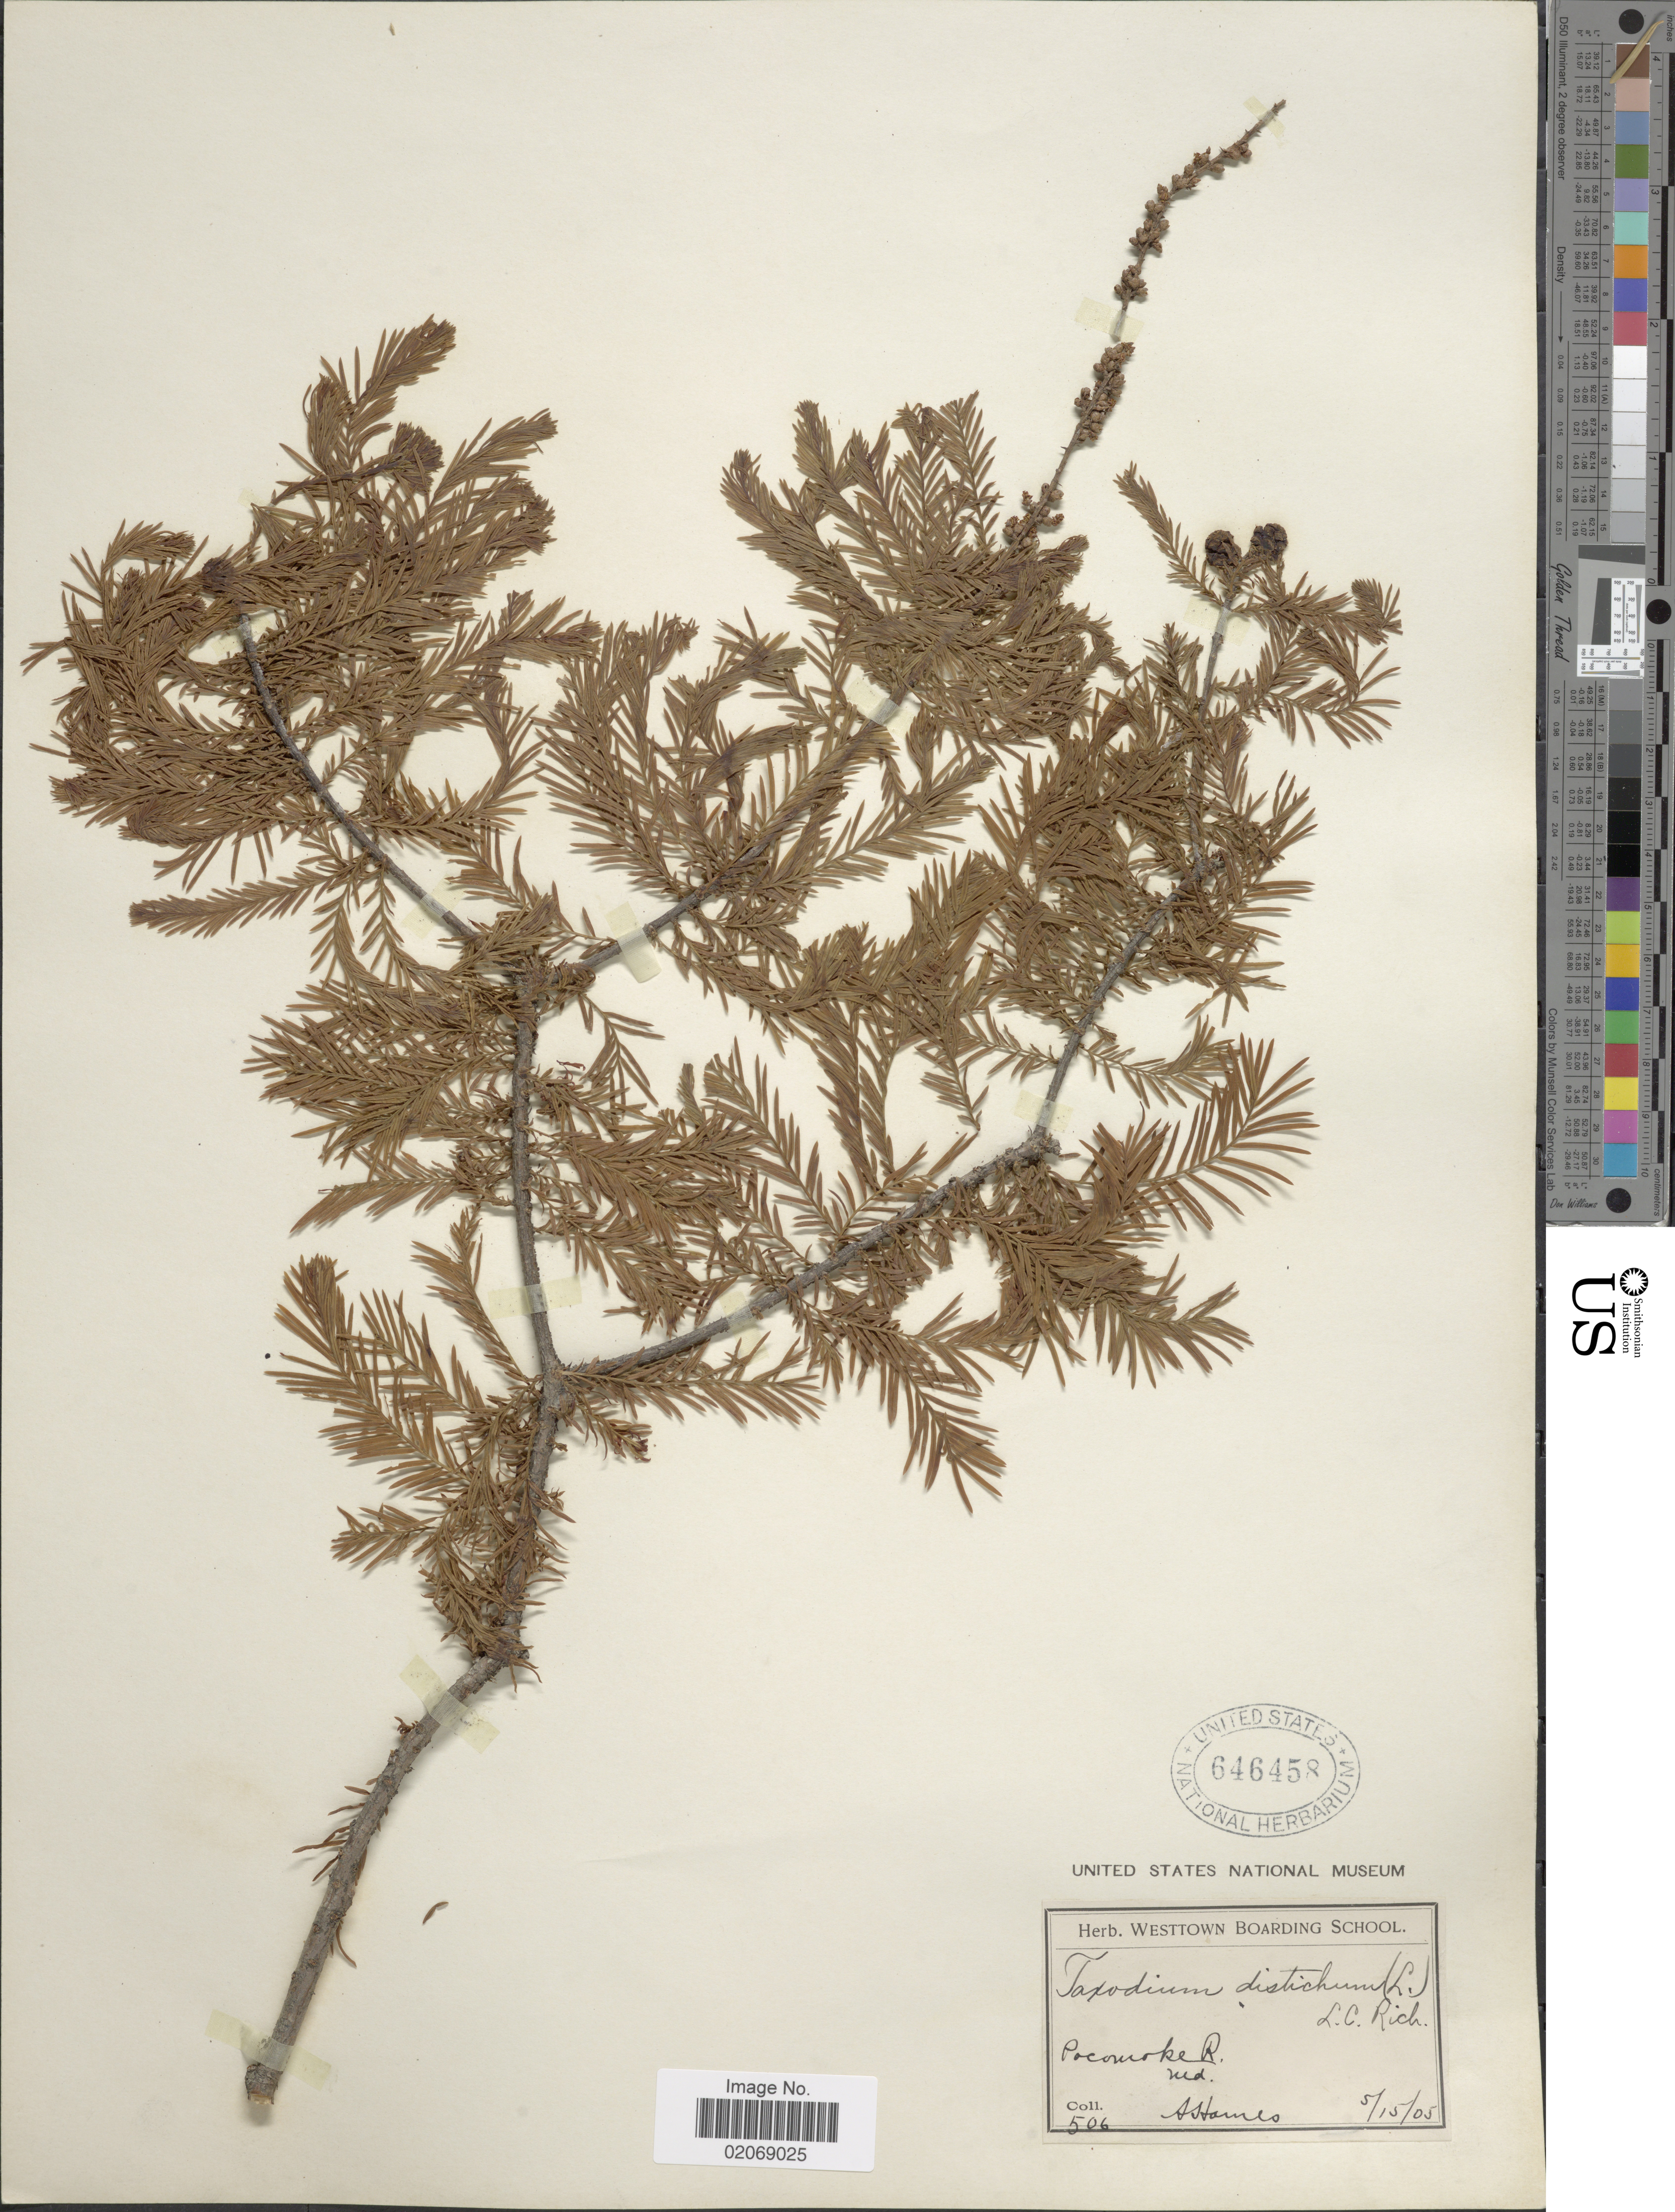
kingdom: Plantae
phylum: Tracheophyta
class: Pinopsida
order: Pinales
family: Cupressaceae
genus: Taxodium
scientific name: Taxodium distichum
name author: (L.) Rich.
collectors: A. Haines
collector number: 506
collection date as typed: Transcribed d/m/y: 15/5/05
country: United States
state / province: Maryland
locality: Pocomoke R.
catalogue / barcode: US 646458